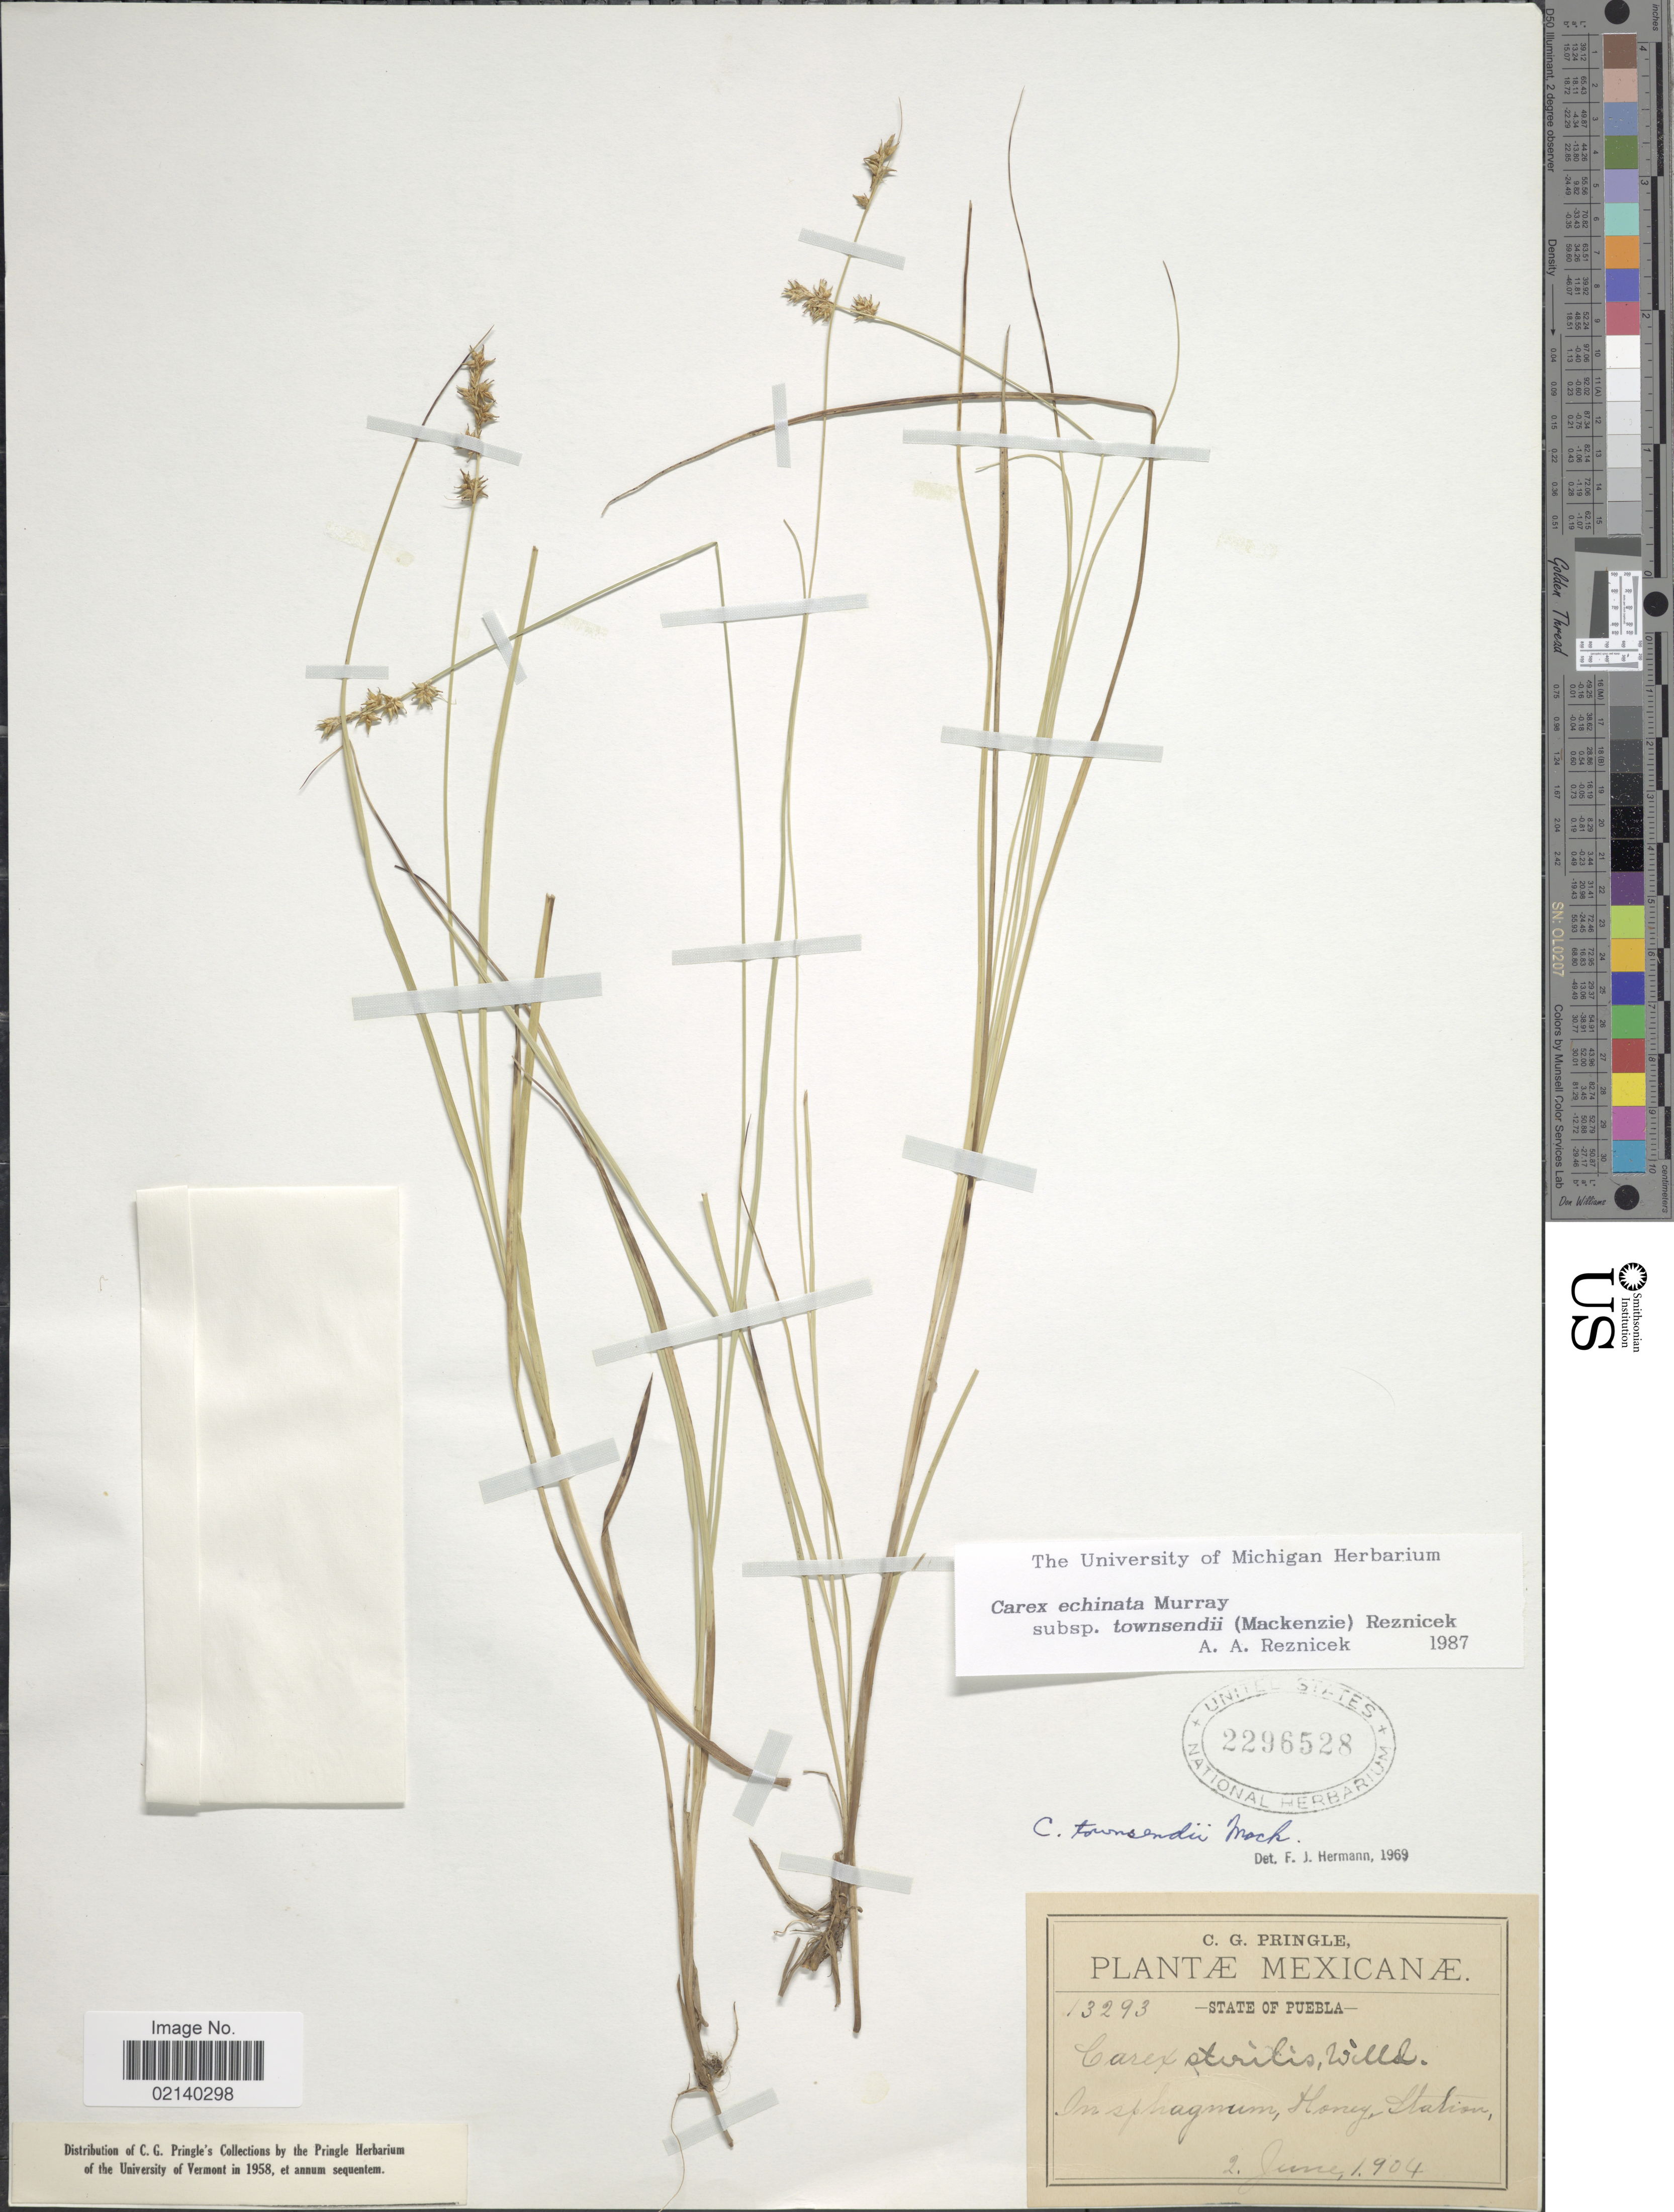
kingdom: Plantae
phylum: Tracheophyta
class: Liliopsida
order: Poales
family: Cyperaceae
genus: Carex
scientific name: Carex townsendii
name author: Mack.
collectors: C. G. Pringle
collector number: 13293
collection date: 1904-06-02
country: Mexico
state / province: Puebla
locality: In sphagnum, Honey Station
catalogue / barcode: US 2296528